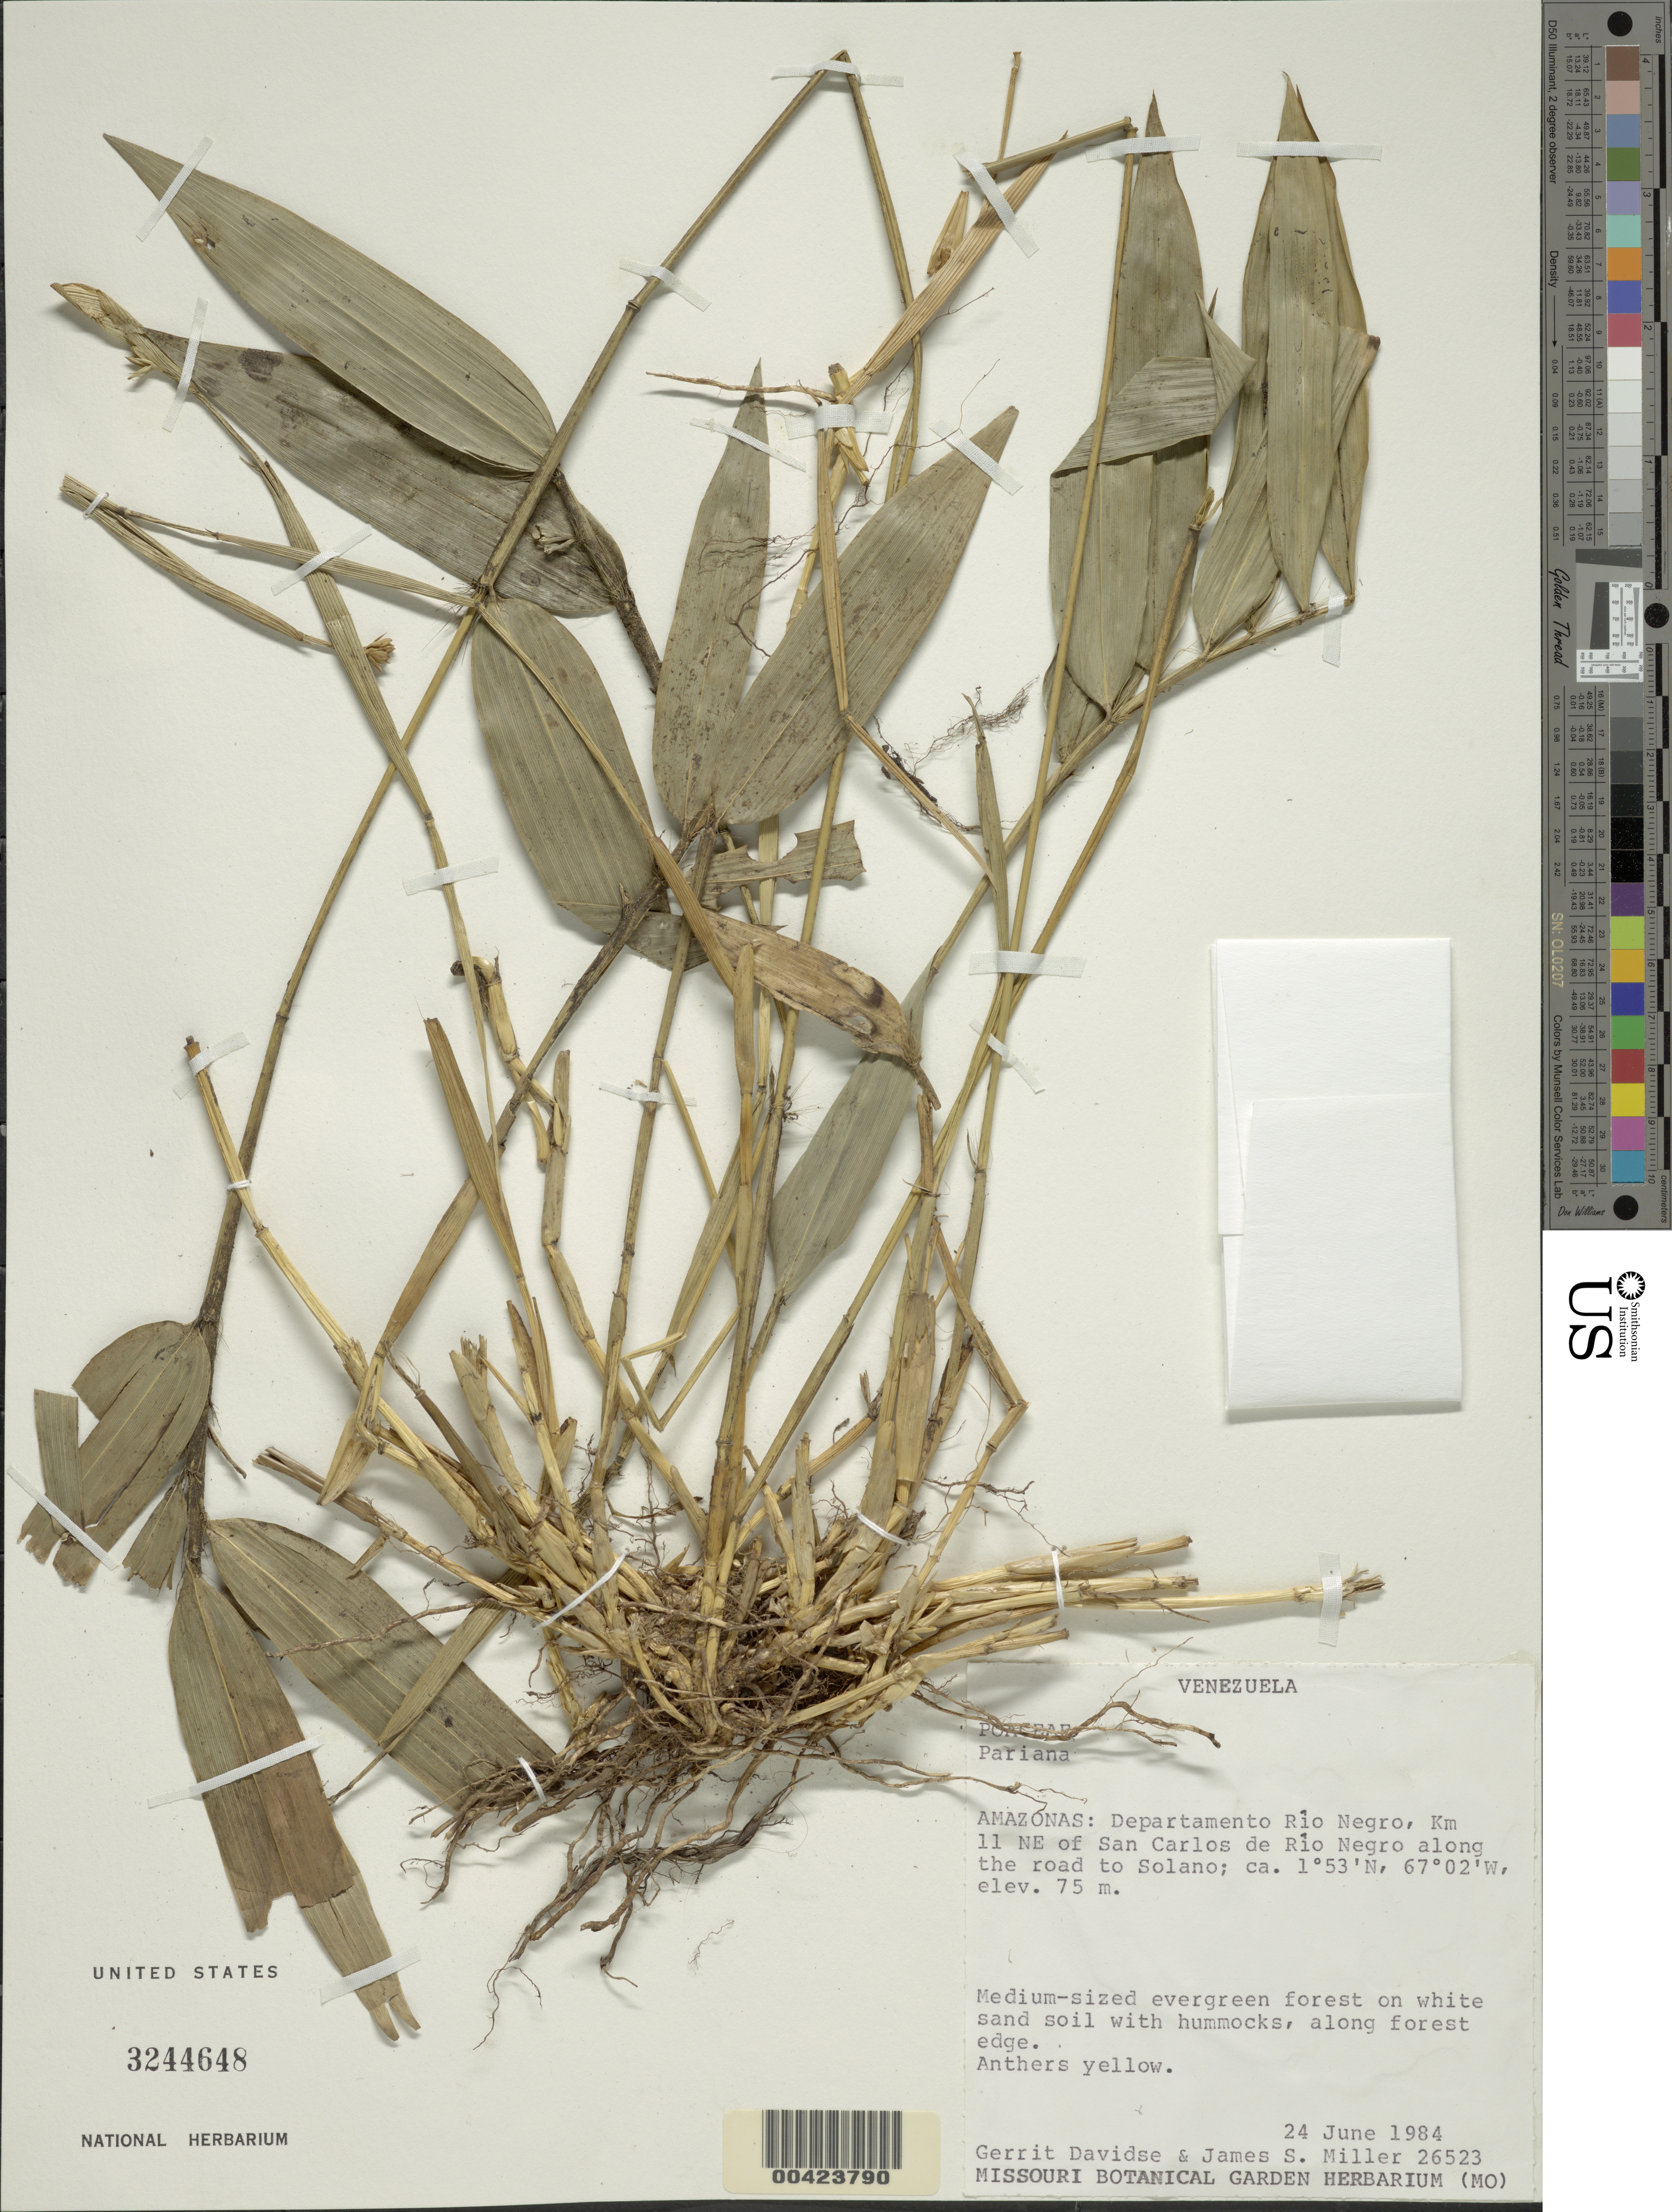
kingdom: Plantae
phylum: Tracheophyta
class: Liliopsida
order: Poales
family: Poaceae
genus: Pariana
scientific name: Pariana sp.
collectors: G. Davidse & J. S. Miller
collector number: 26523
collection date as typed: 24 Jun 1984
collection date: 1984-06-24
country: Venezuela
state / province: Amazonas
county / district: Rio Negro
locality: San carlos de rio negro, km 11 ne of; along the road to solano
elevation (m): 75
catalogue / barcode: US 3244648